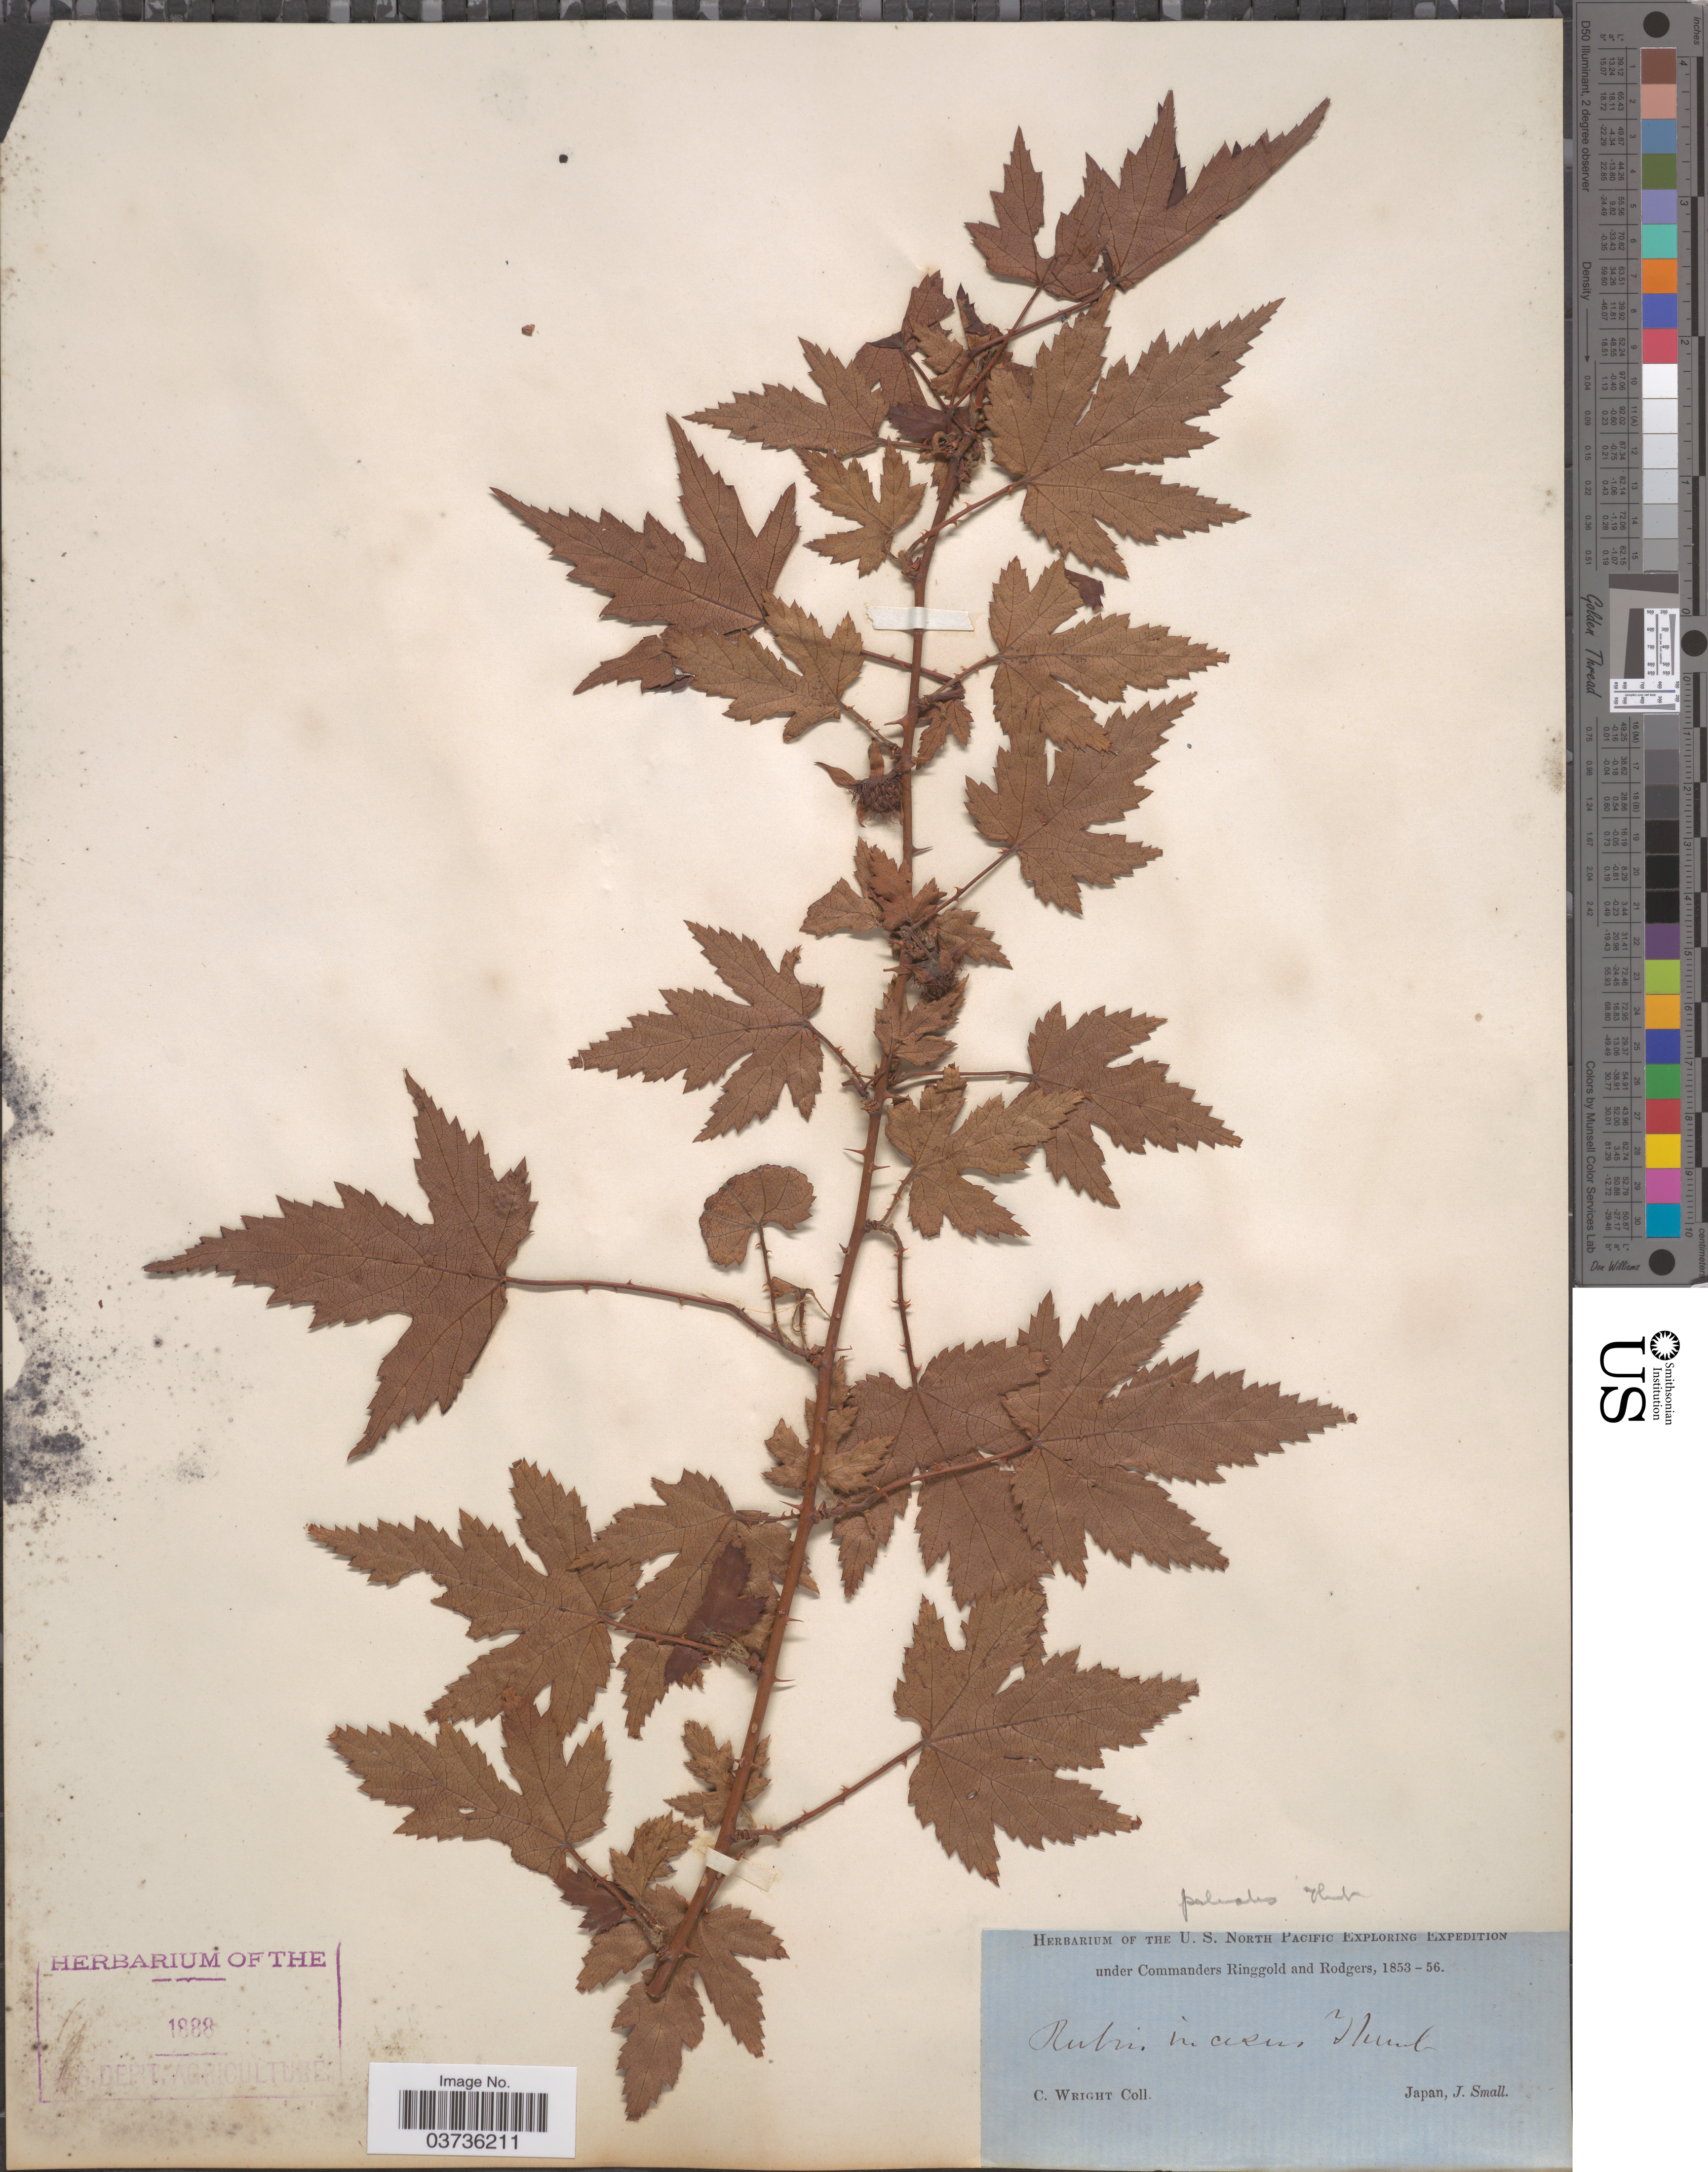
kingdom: Plantae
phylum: Tracheophyta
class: Magnoliopsida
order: Rosales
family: Rosaceae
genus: Rubus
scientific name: Rubus palmatus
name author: Thunb.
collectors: C. Wright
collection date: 1853/1856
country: Japan